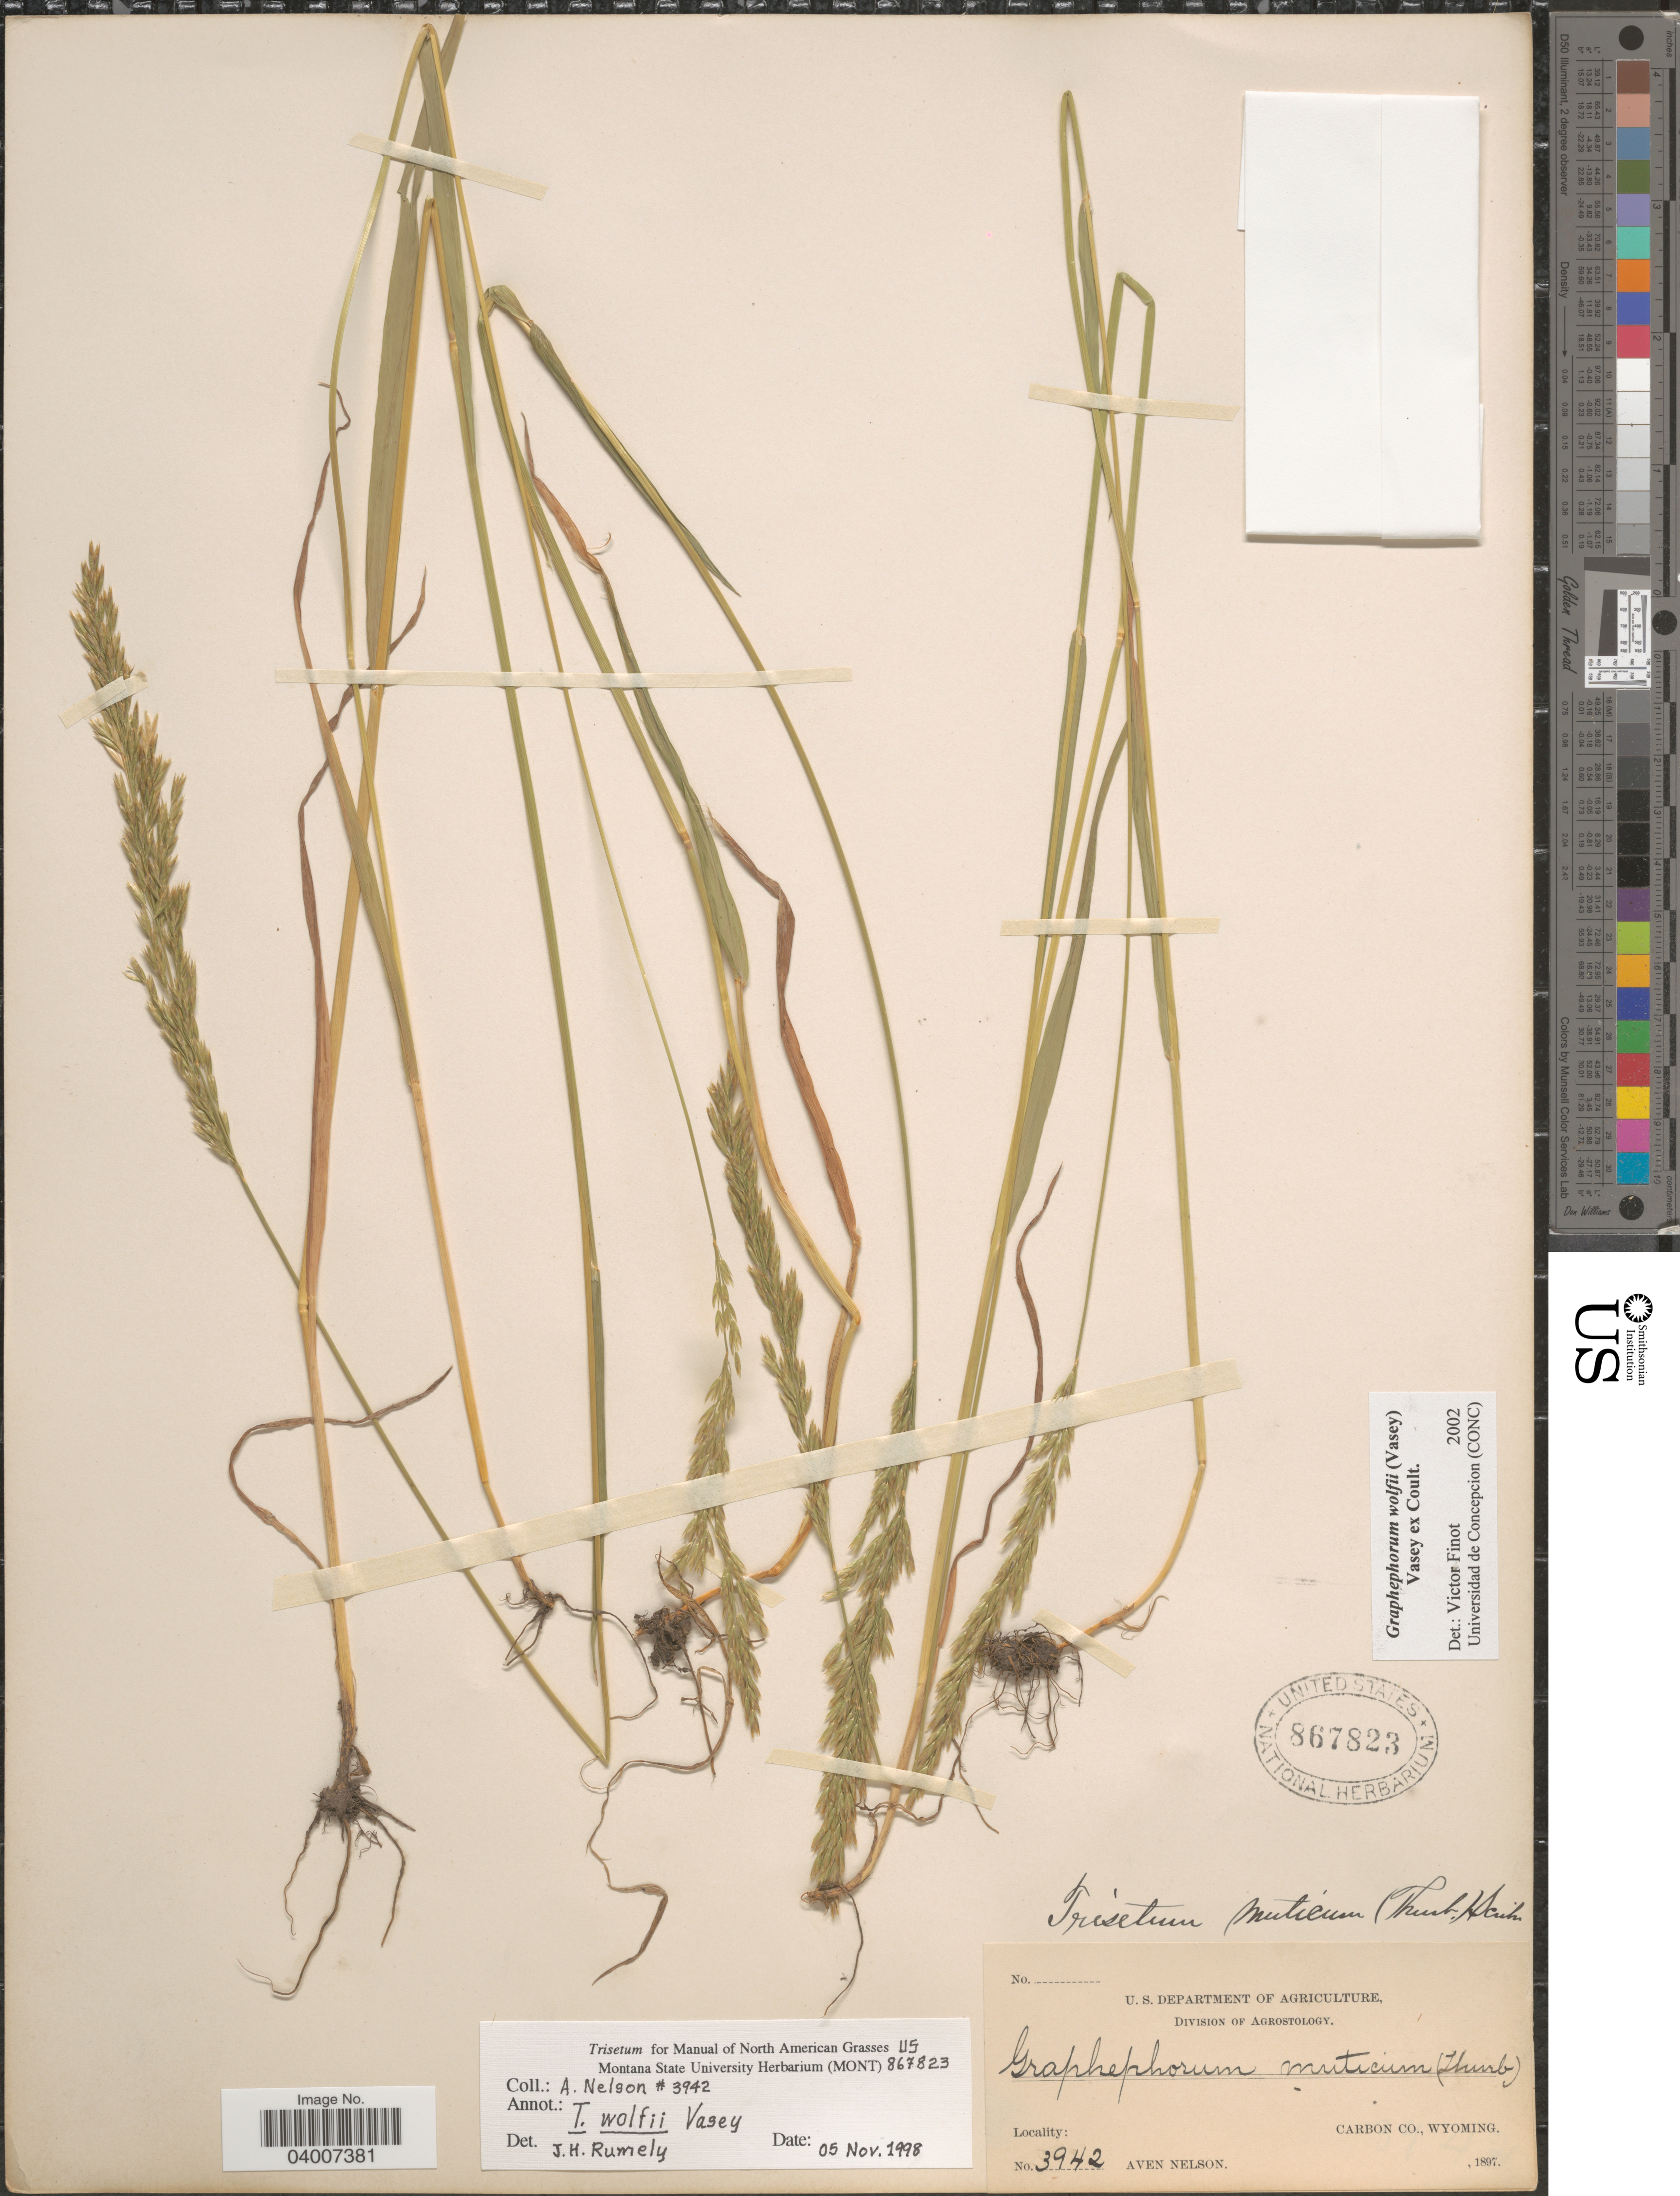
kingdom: Plantae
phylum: Tracheophyta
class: Liliopsida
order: Poales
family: Poaceae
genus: Graphephorum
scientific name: Graphephorum wolfii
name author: (E. Fourn.) Vasey ex Coult.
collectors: A. Nelson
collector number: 3942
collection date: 1897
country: United States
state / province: Wyoming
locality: Carbon Co.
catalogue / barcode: US 867823